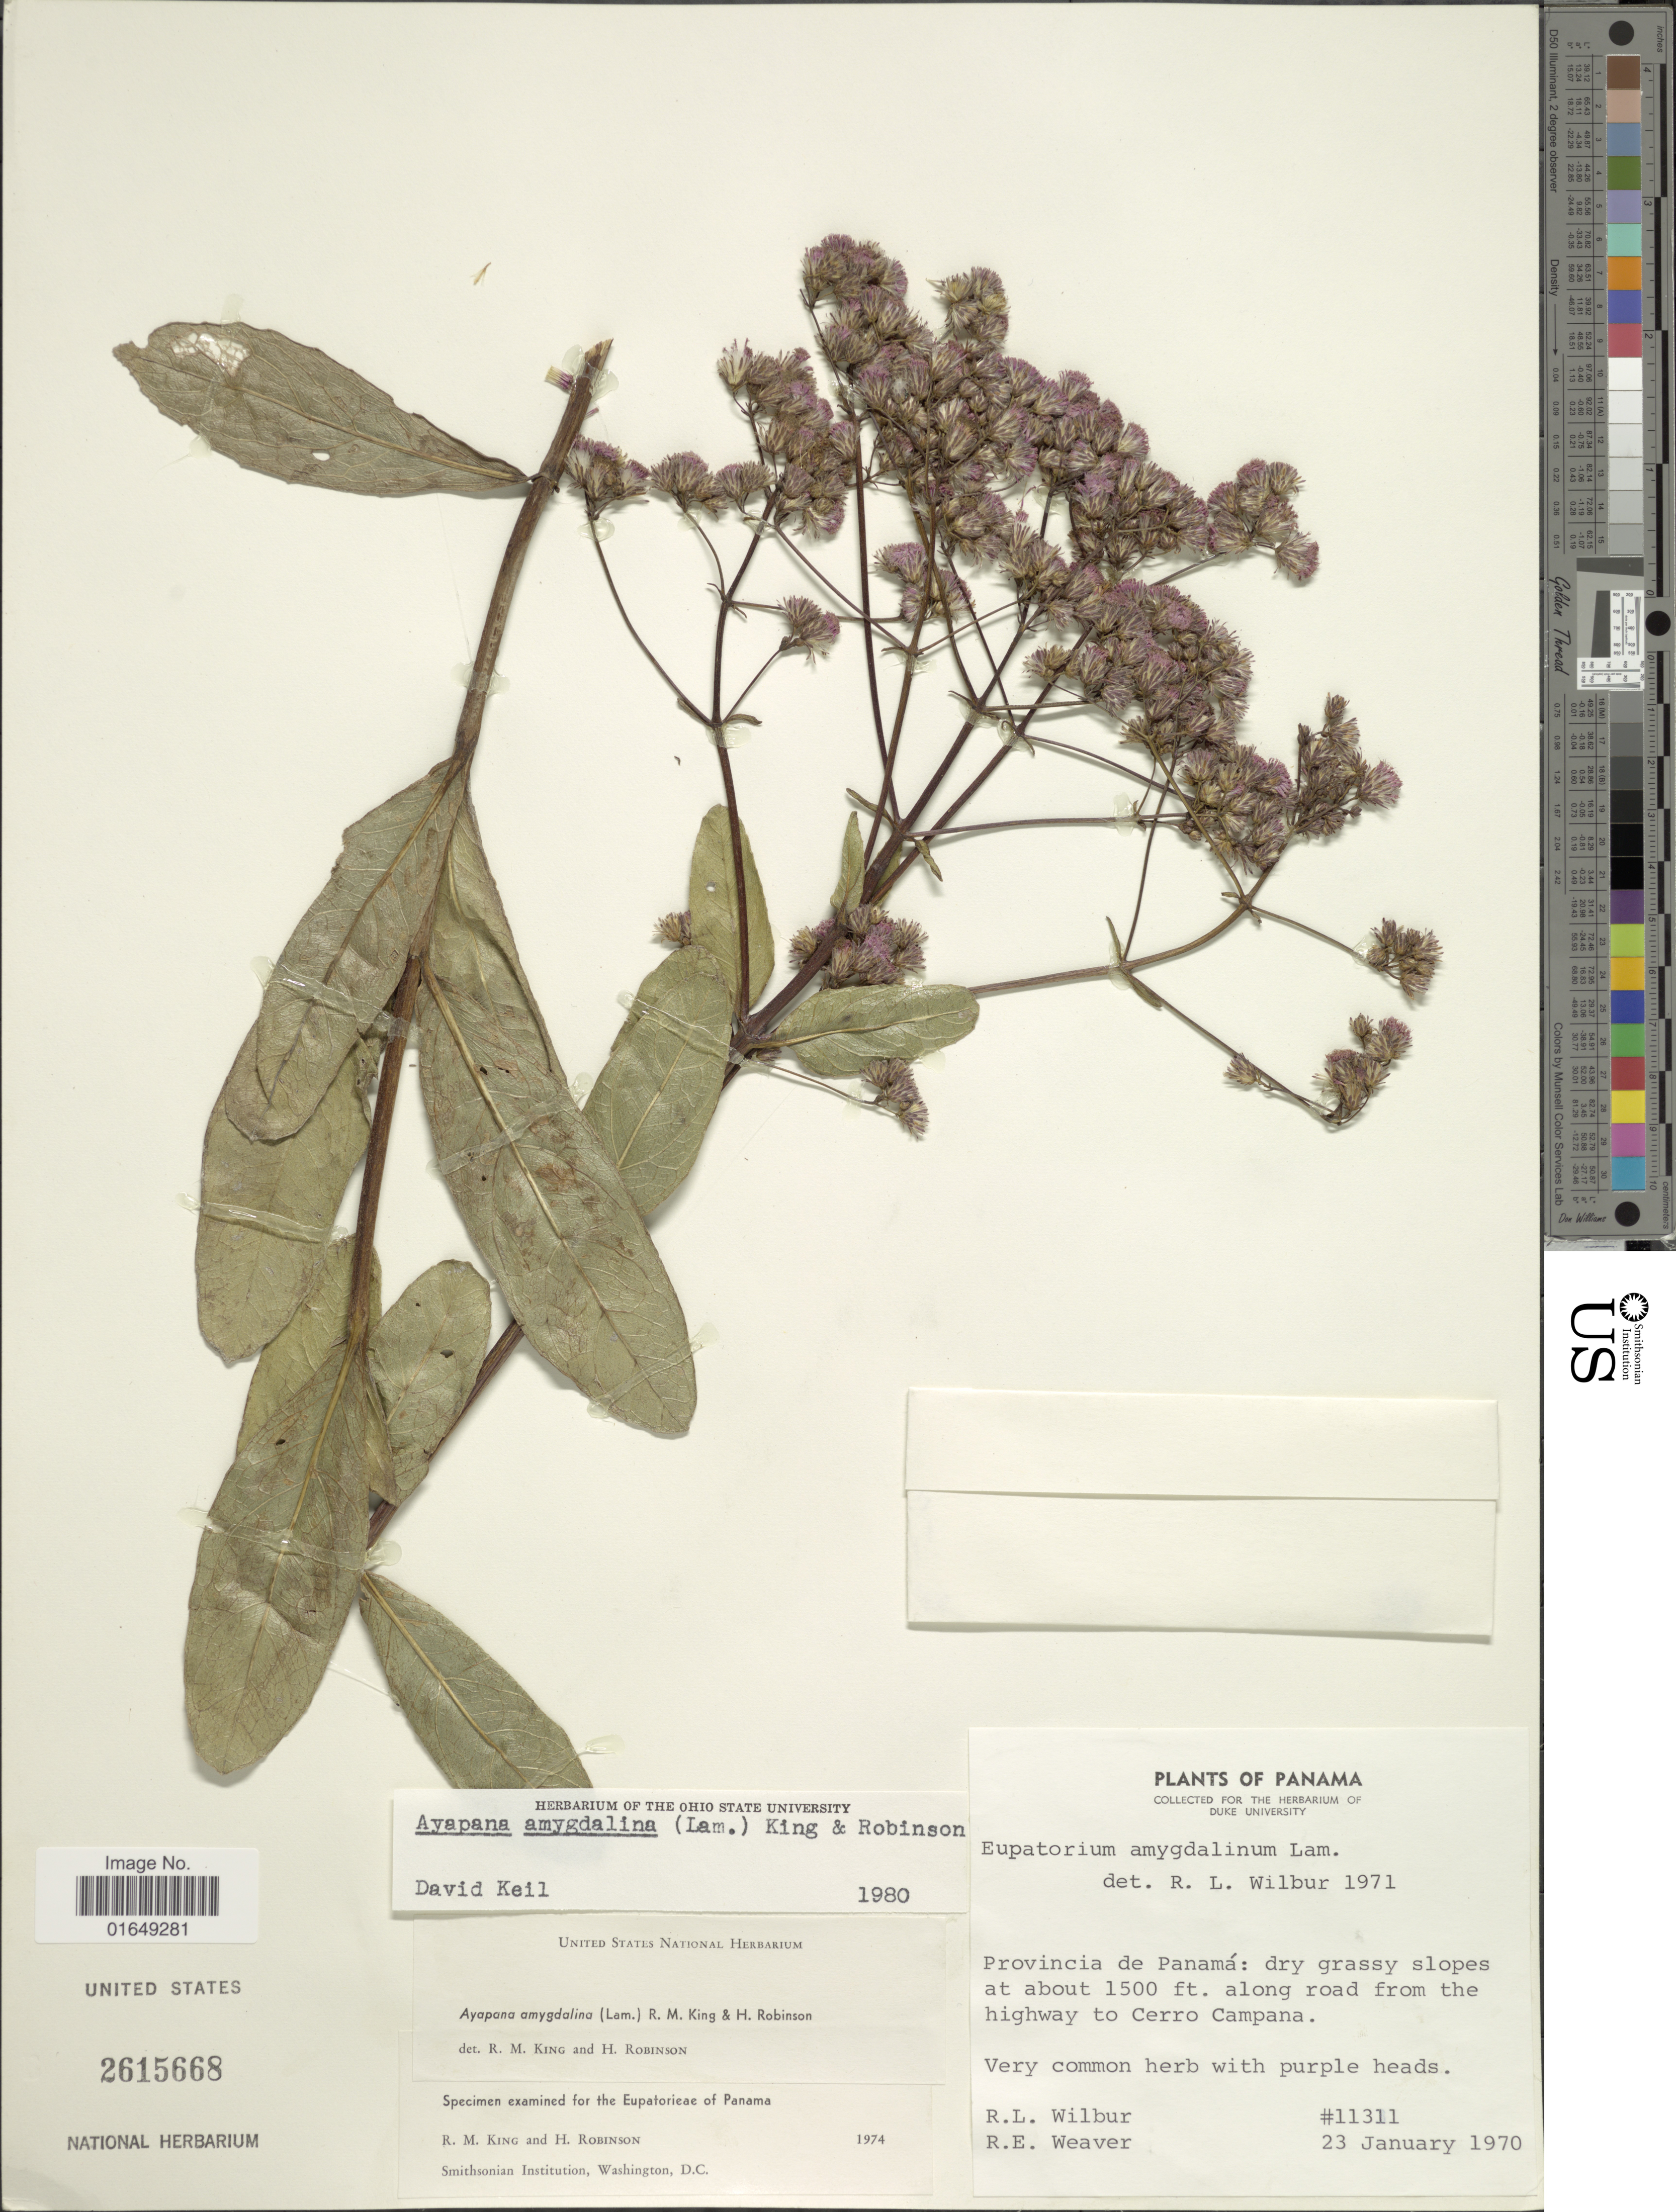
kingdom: Plantae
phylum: Tracheophyta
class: Magnoliopsida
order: Asterales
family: Asteraceae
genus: Ayapana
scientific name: Ayapana amygdalina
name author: (Lam.) R.M. King & H. Rob.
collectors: R. L. Wilbur & R. E. Weaver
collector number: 11311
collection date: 1970-01-23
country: Panama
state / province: Panamá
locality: Along road from the highway to Cerro Campana.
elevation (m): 457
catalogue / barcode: US 2615668